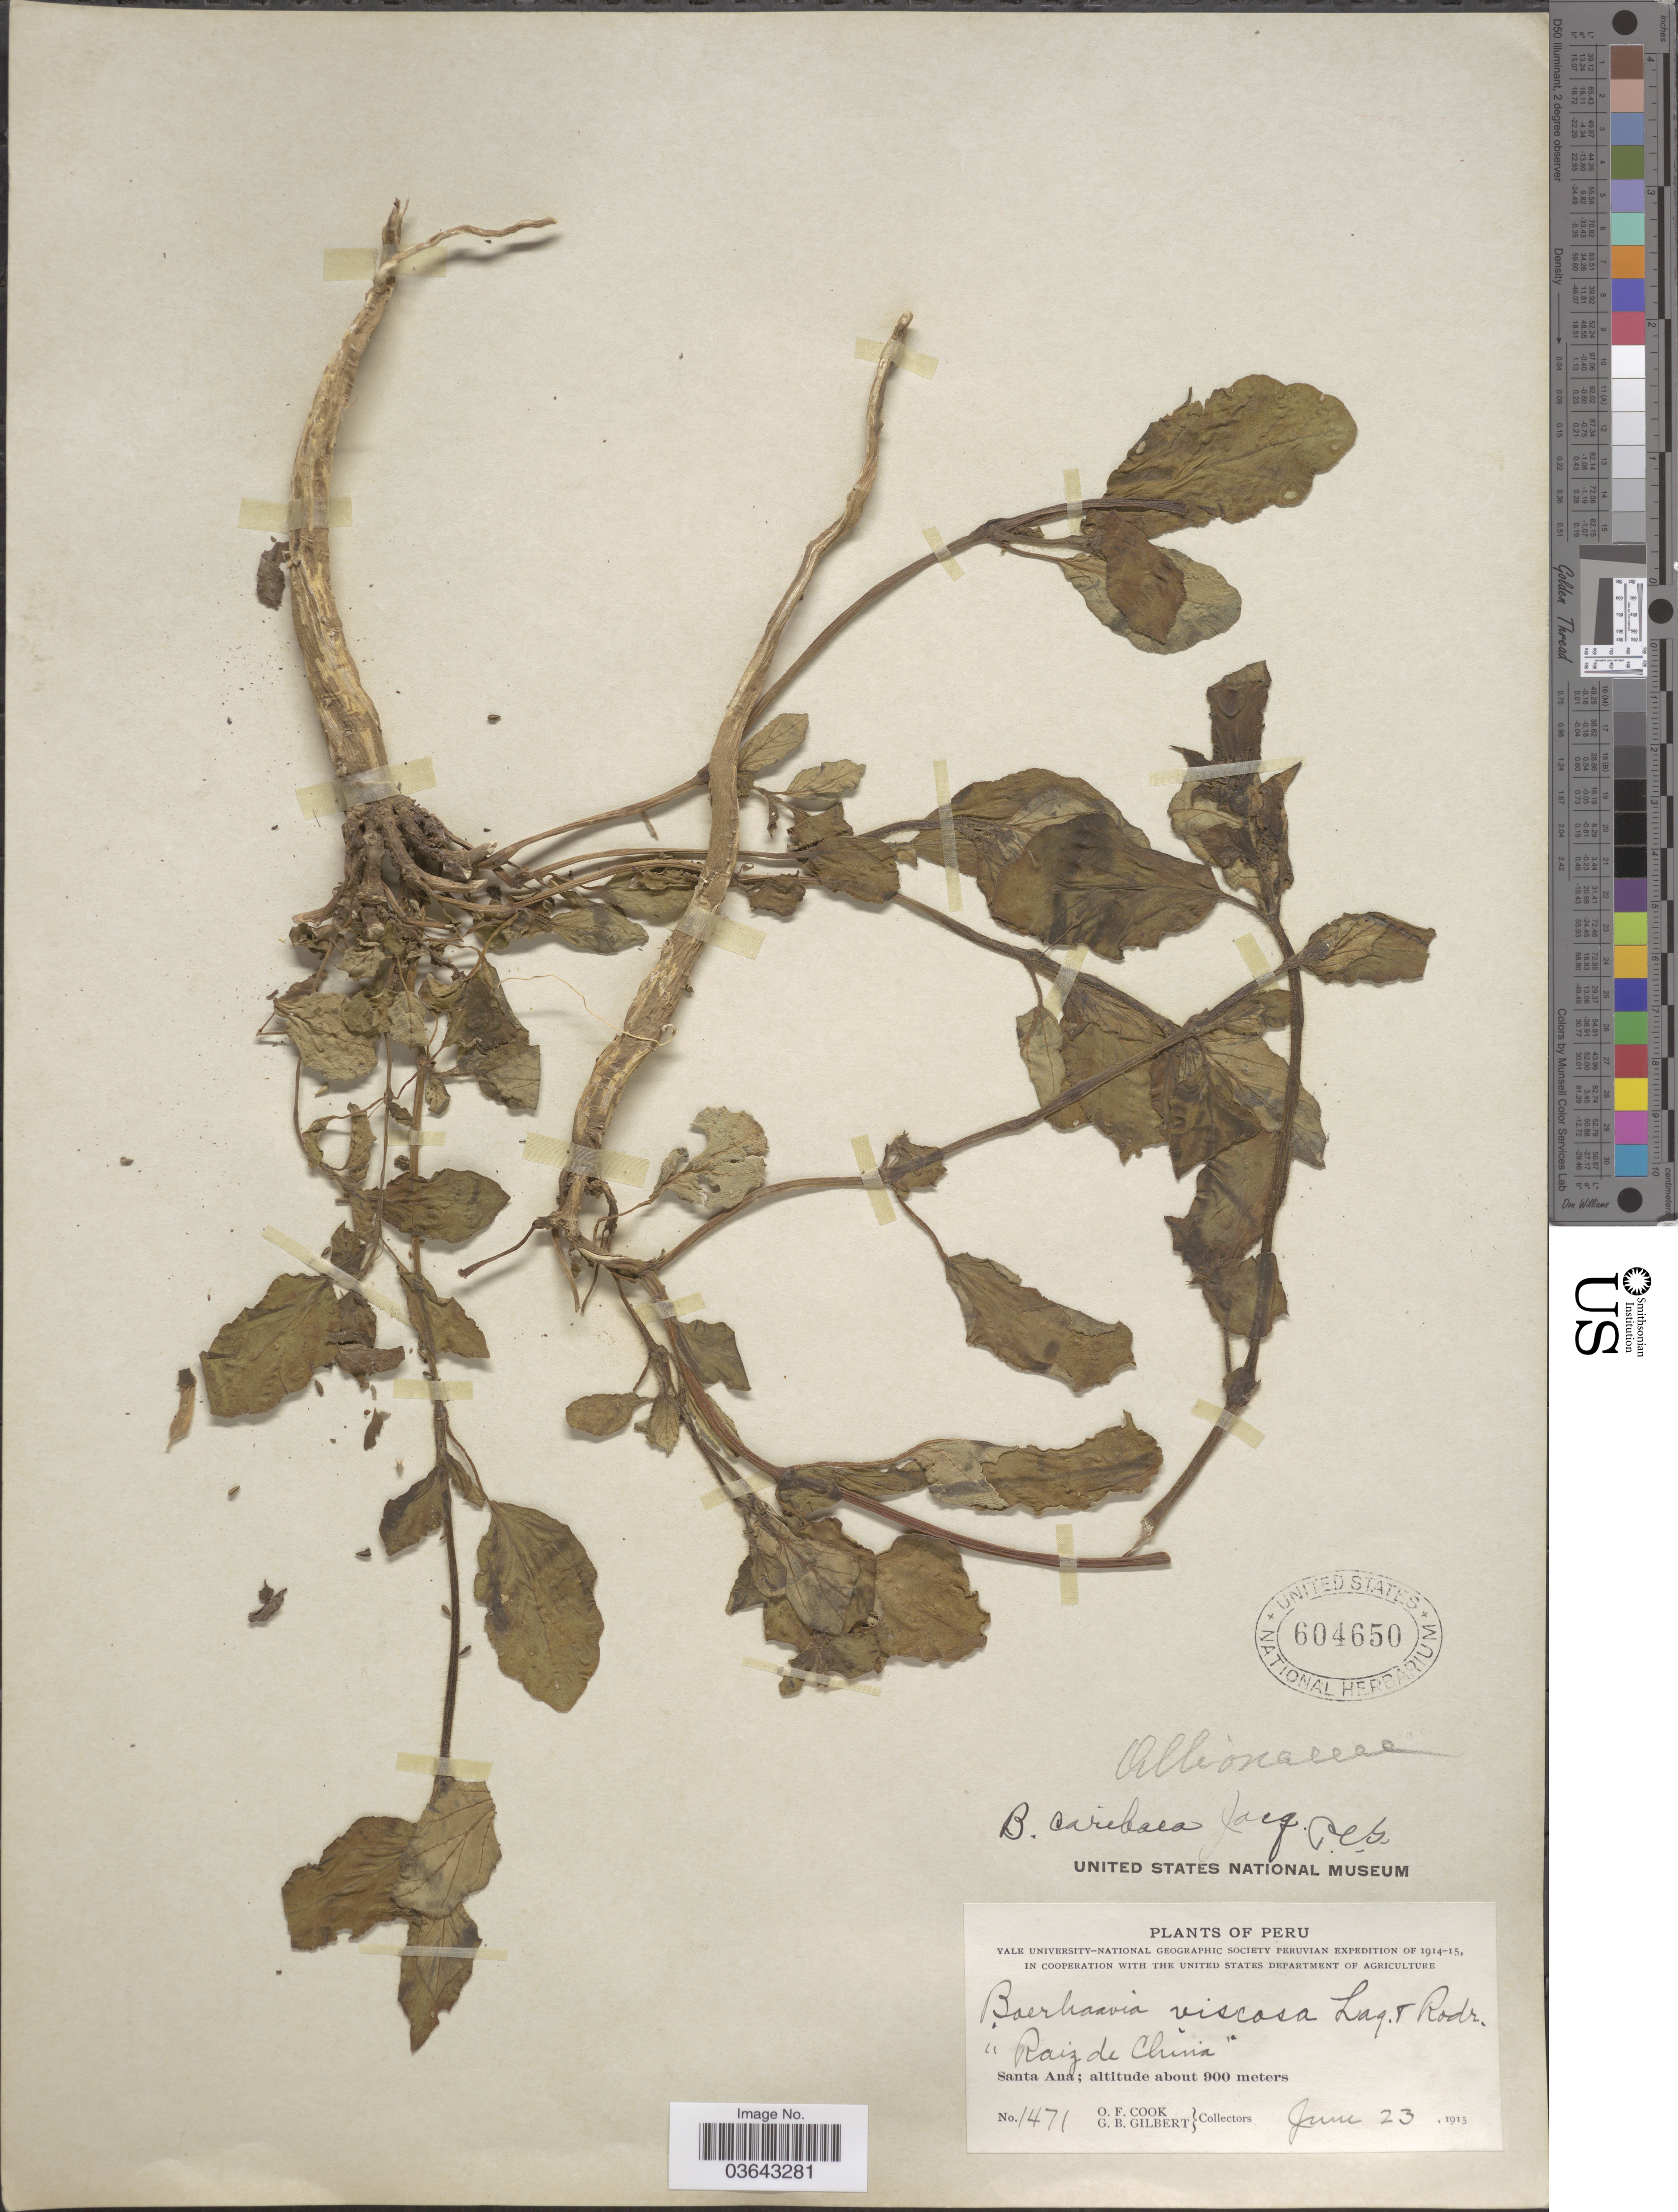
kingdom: Plantae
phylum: Tracheophyta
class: Magnoliopsida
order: Caryophyllales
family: Nyctaginaceae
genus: Boerhavia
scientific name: Boerhavia diffusa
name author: L.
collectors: O. F. Cook & G. B. Gilbert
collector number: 1471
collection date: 1915-06-23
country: Peru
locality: Santa Ana.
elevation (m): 900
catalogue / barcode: US 604650